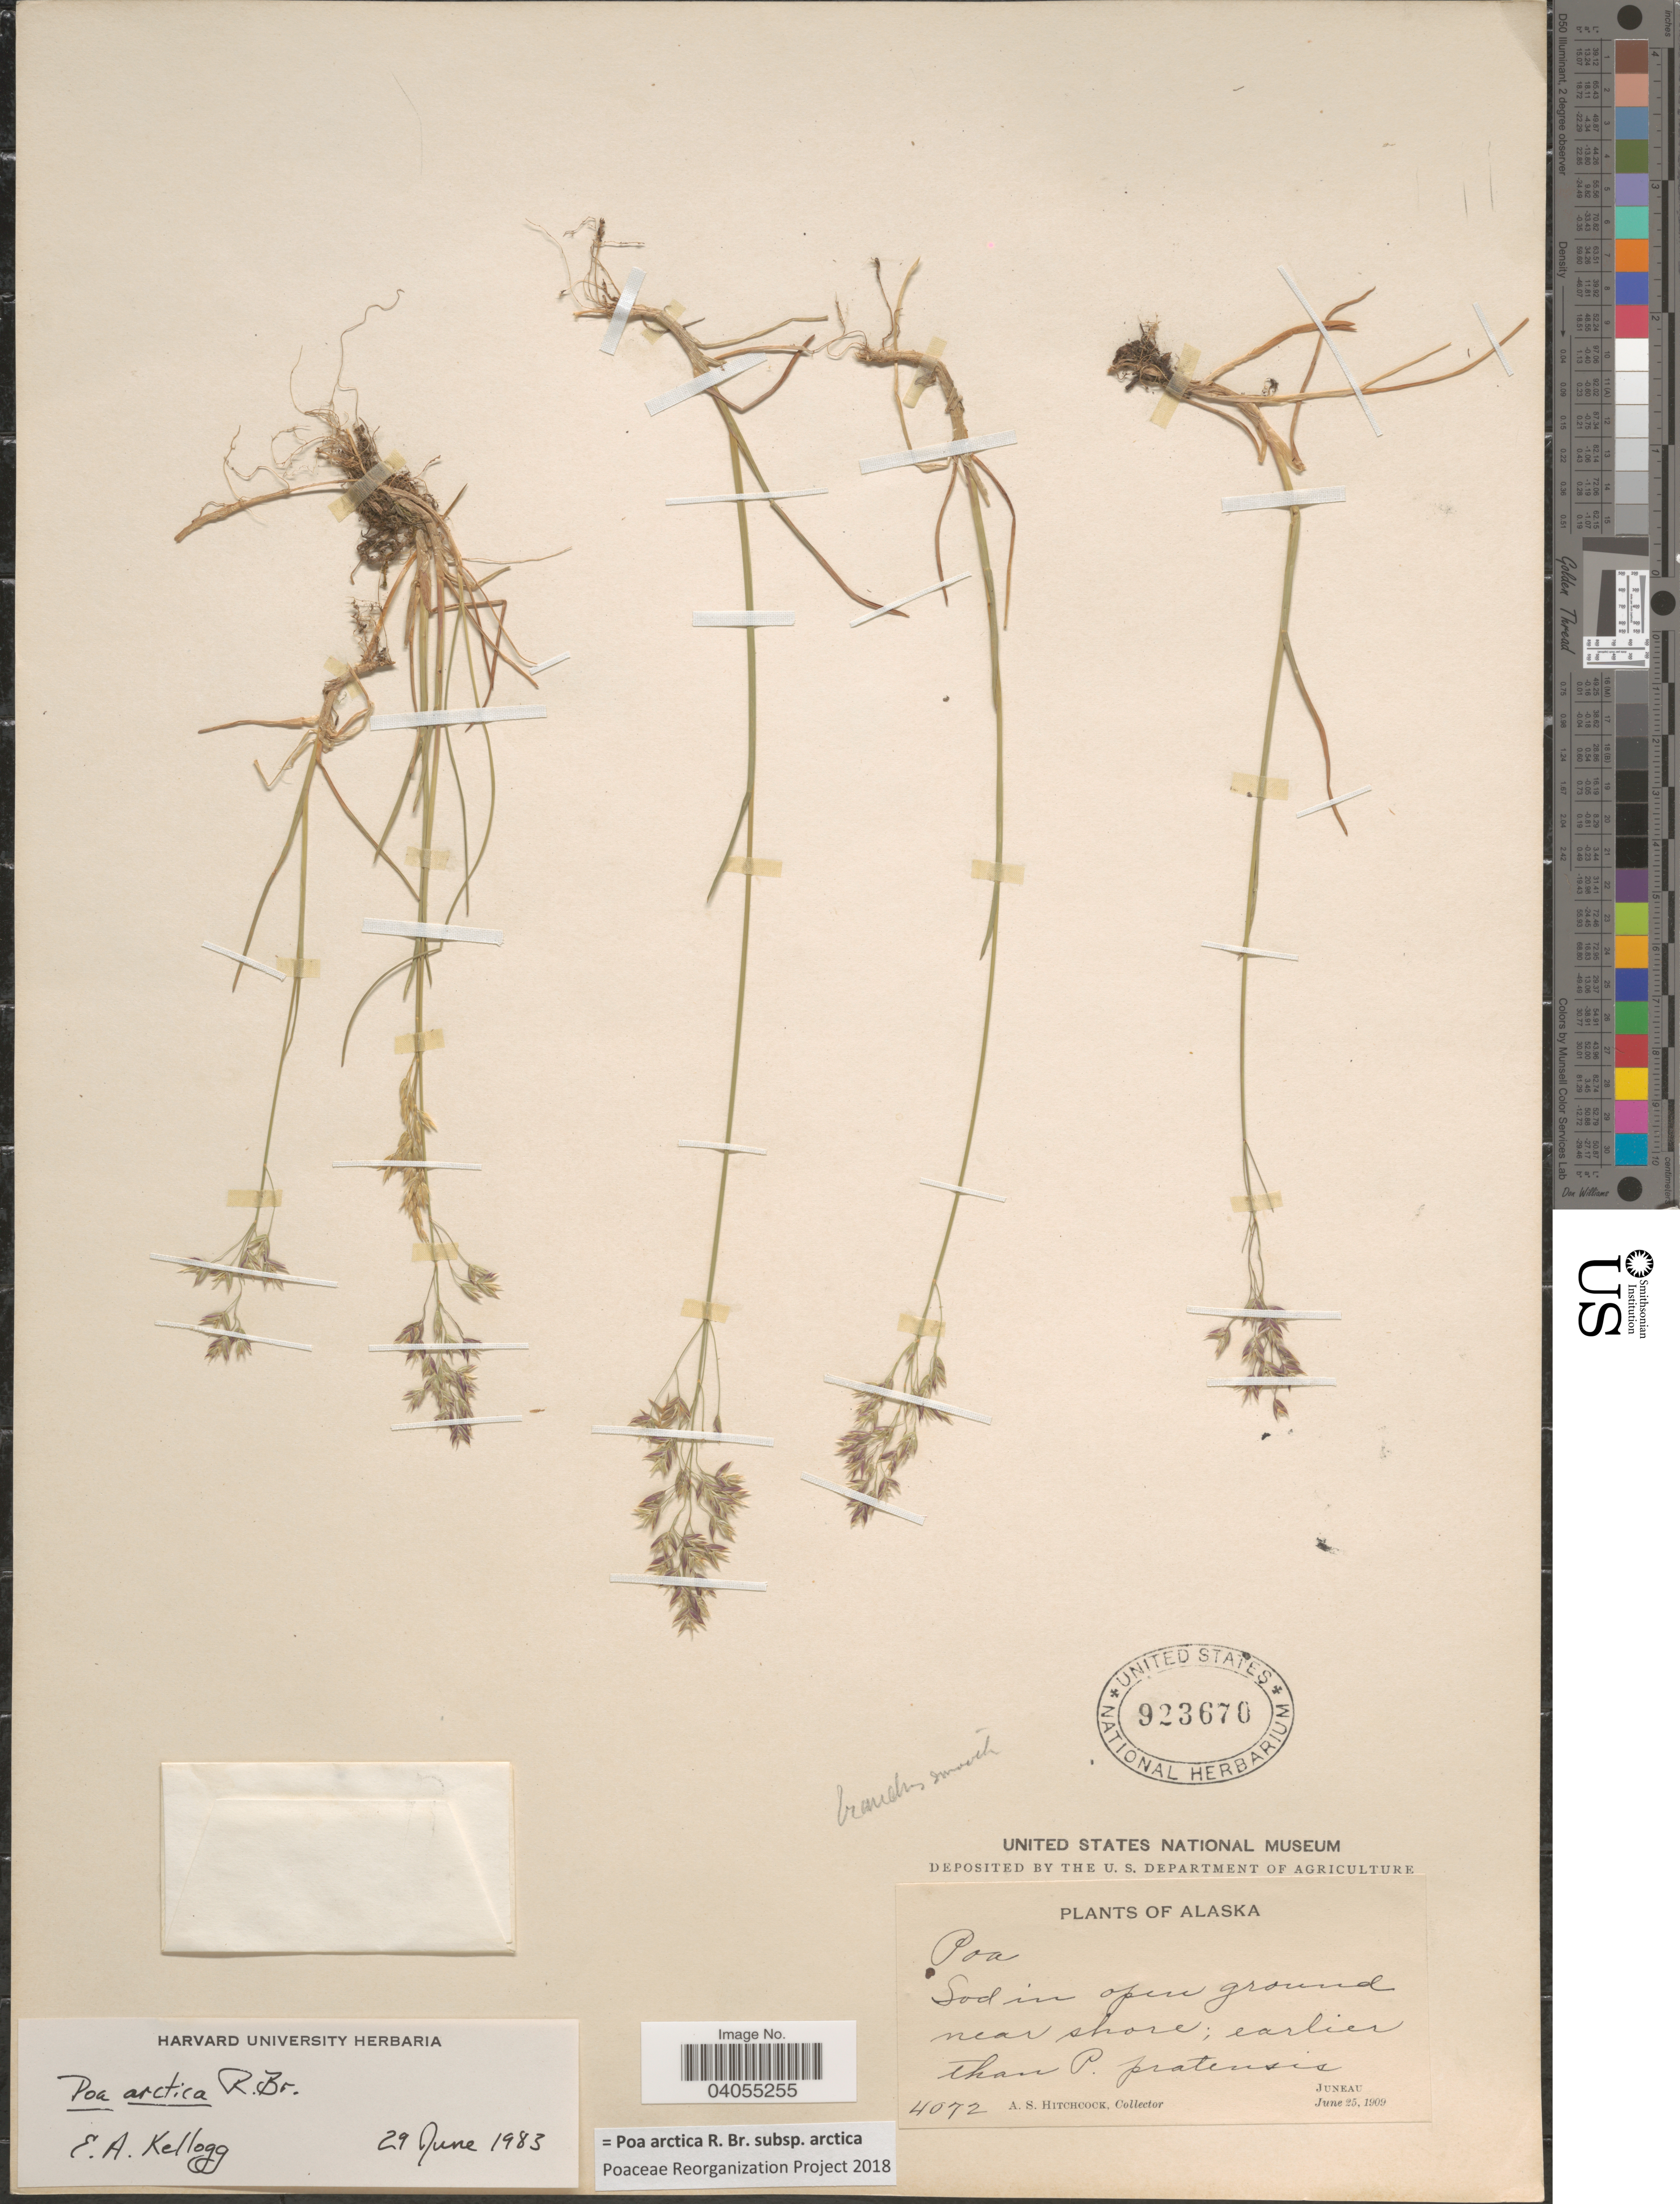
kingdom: Plantae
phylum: Tracheophyta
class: Liliopsida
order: Poales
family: Poaceae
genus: Poa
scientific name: Poa arctica subsp. arctica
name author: R. Br.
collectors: A. S. Hitchcock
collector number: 4072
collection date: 1909-06-25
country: United States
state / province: Alaska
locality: Sod in open ground near shore; earlier than P. pratensis. Juneau.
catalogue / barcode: US 923670